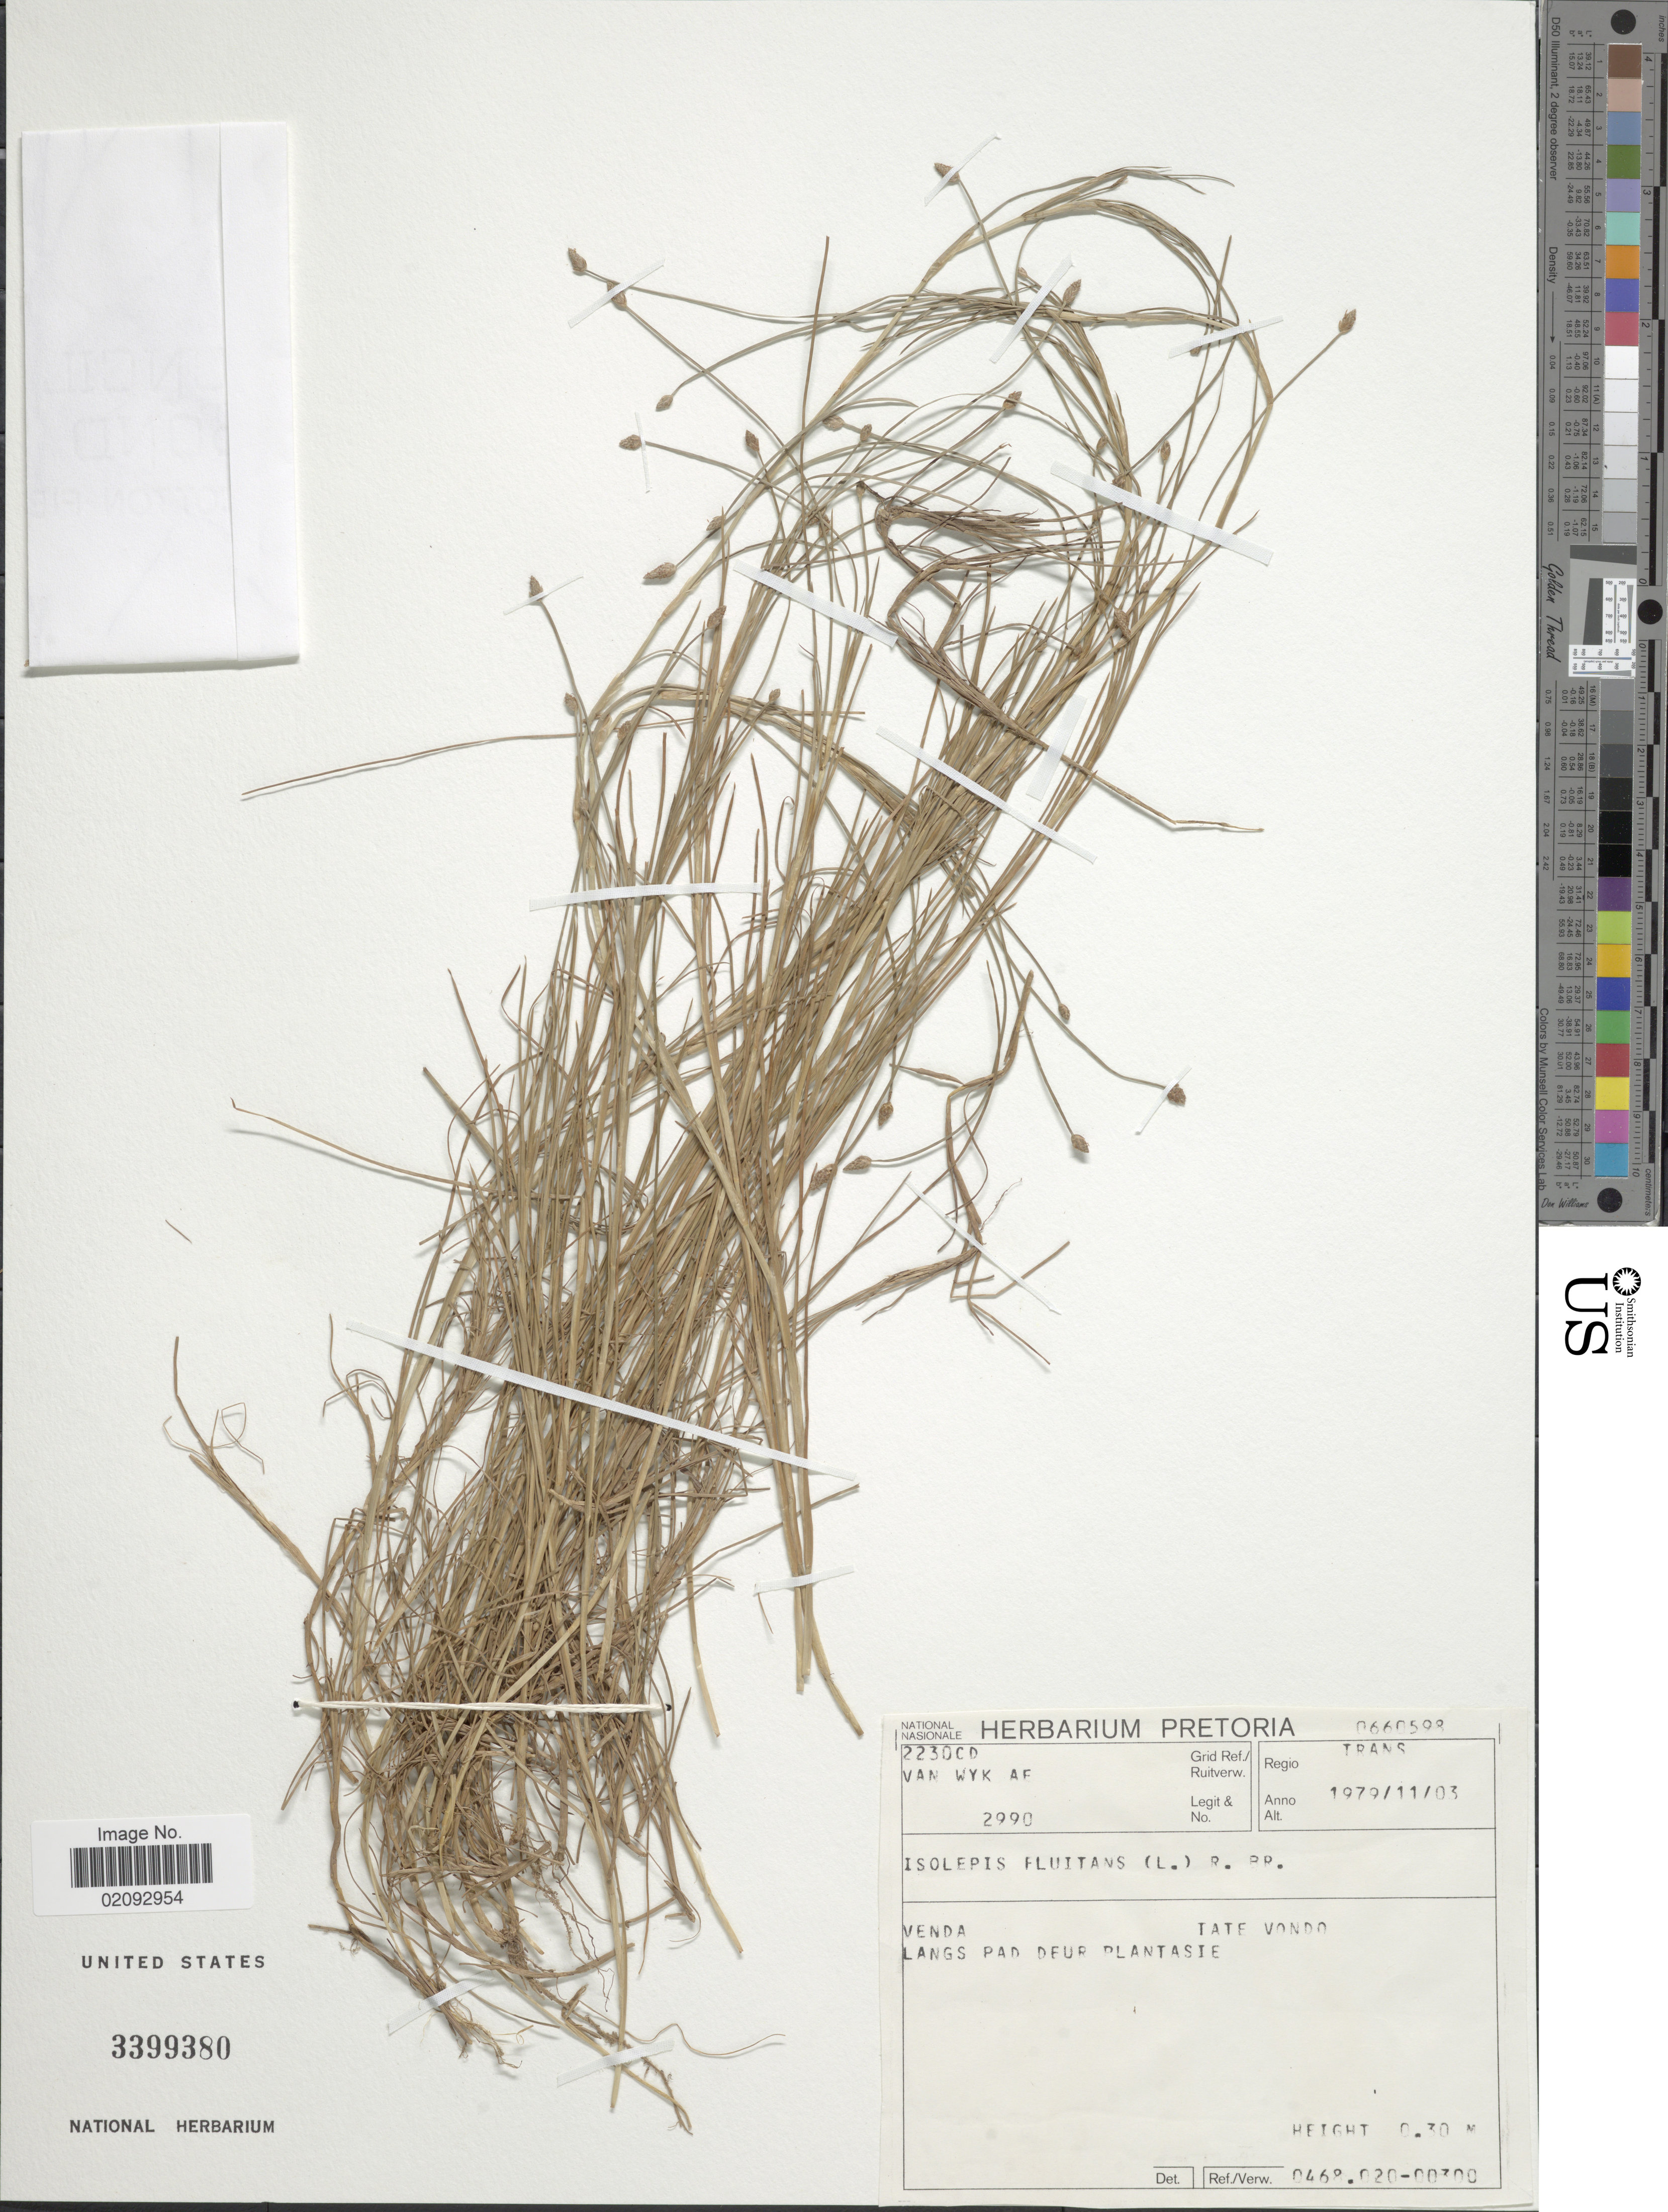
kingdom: Plantae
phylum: Tracheophyta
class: Liliopsida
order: Poales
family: Cyperaceae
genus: Isolepis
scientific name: Isolepis fluitans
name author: (L.) R. Br.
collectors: A. van Wyk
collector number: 2990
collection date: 1979-11-03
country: South Africa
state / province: Limpopo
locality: Regio Trans, Venda, Tate Vondo, Langs pad deur plantasie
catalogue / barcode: US 3399380